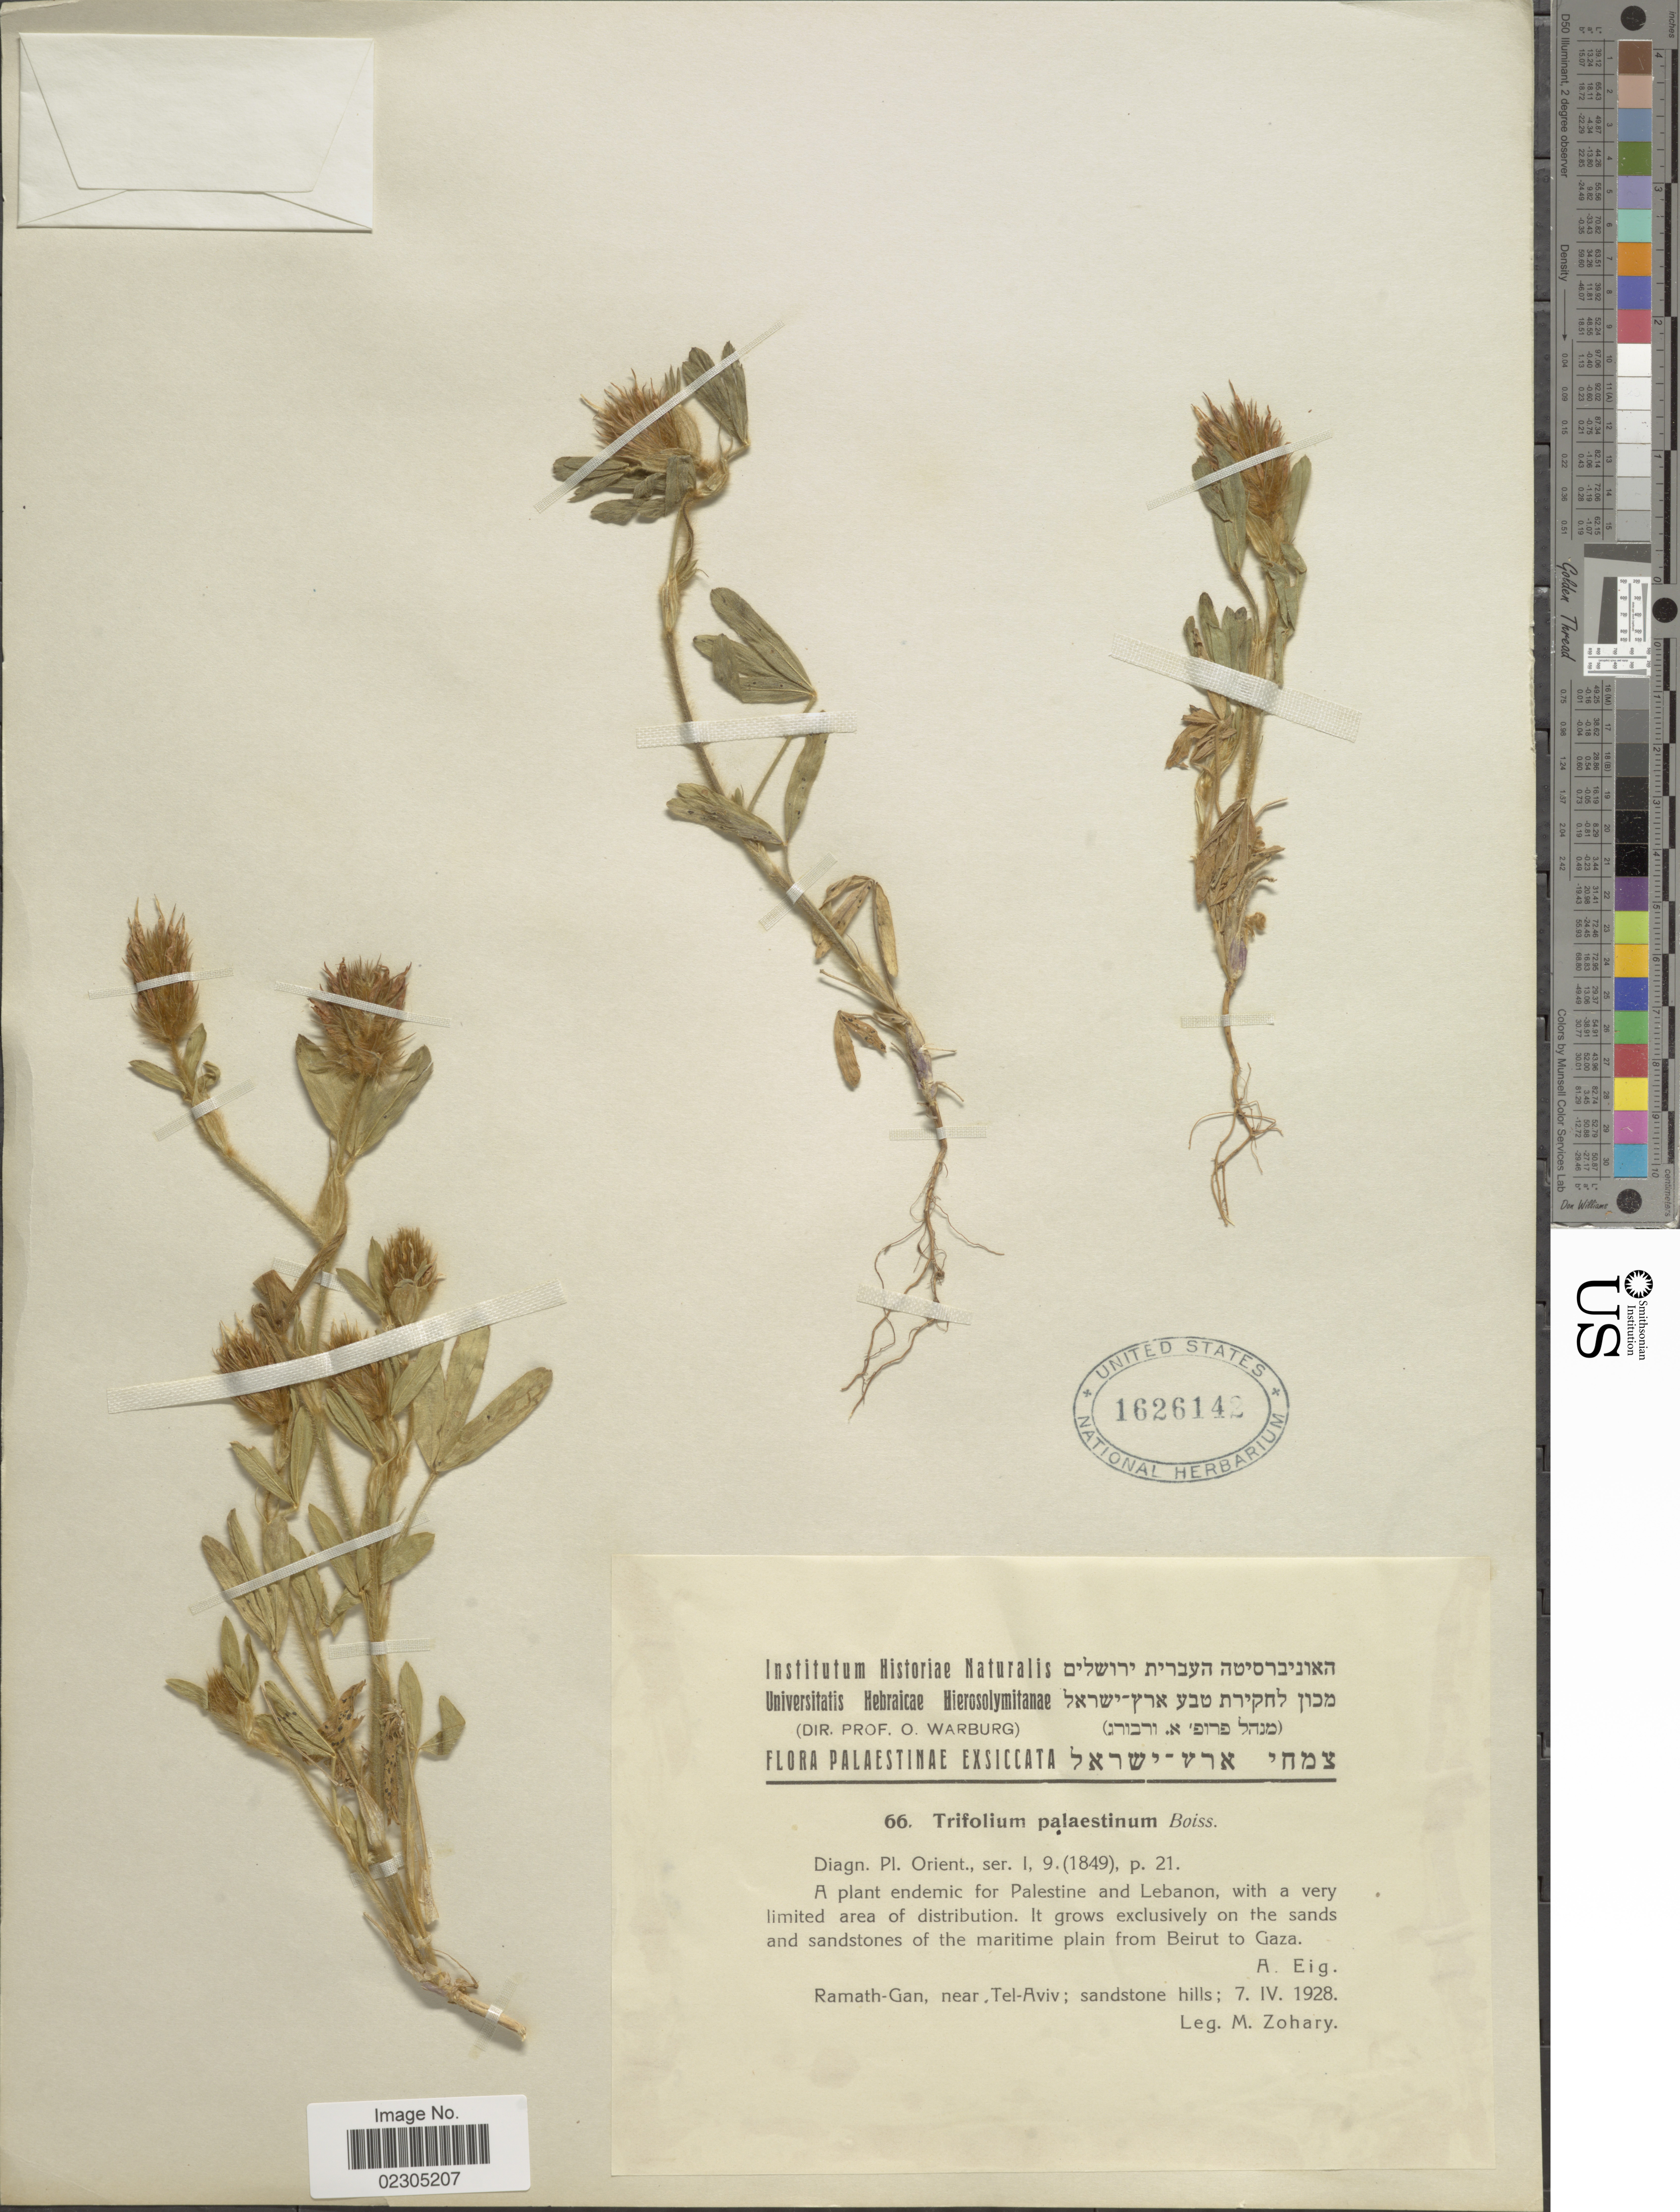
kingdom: Plantae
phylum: Tracheophyta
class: Magnoliopsida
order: Fabales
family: Fabaceae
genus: Trifolium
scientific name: Trifolium palaestinum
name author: Boiss.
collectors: M. Zohary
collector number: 66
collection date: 1928-04-07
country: Israel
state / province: Tel Aviv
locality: Palaestinae Aexsiccata. On the sand and sandstones of the maritime plain Beirut to Gaza. Ramath-gan, near Tel-Aviv, sandstone hills.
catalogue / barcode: US 1626142